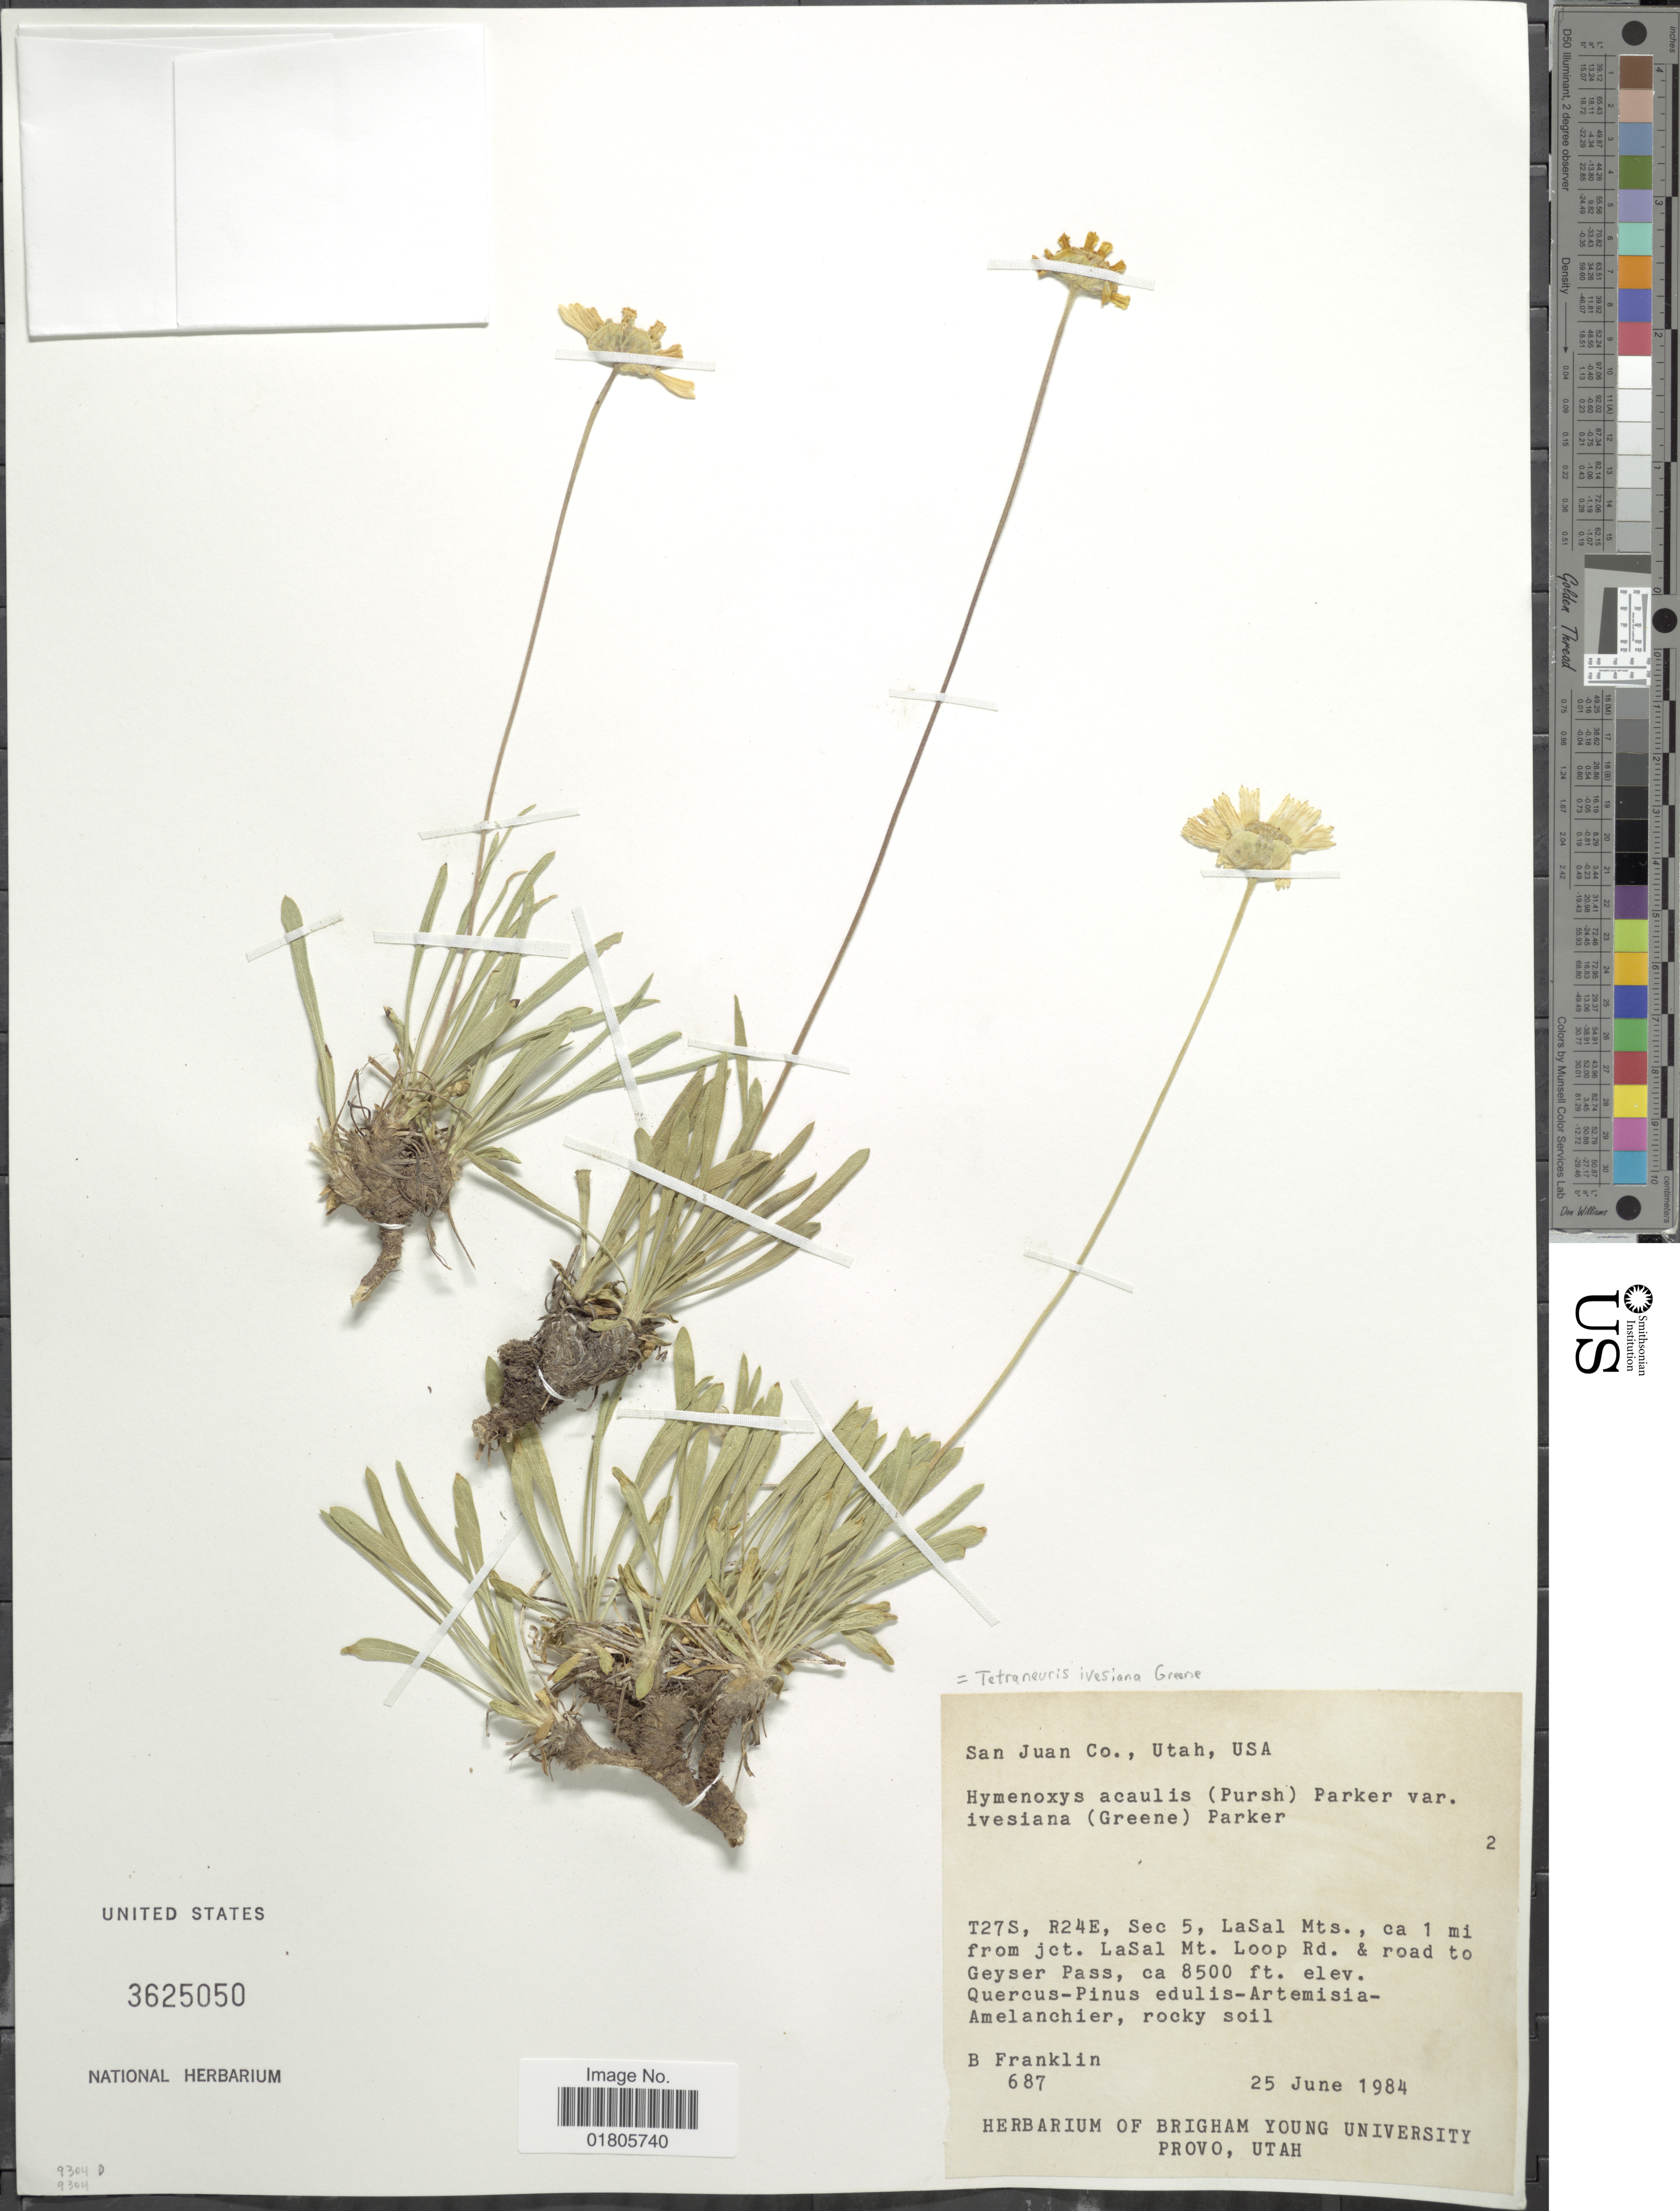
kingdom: Plantae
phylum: Tracheophyta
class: Magnoliopsida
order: Asterales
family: Asteraceae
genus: Tetraneuris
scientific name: Tetraneuris ivesiana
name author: Greene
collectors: B. Franklin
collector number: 687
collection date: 1984-06-25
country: United States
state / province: Utah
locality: San Juan Co. T27S, R24E, Sec. 5, LaSal Mts., ca. 1 mi. from Jct. LaSal Mt. Loop Rd. & road to Geyser Pass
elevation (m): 2591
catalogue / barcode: US 3625050